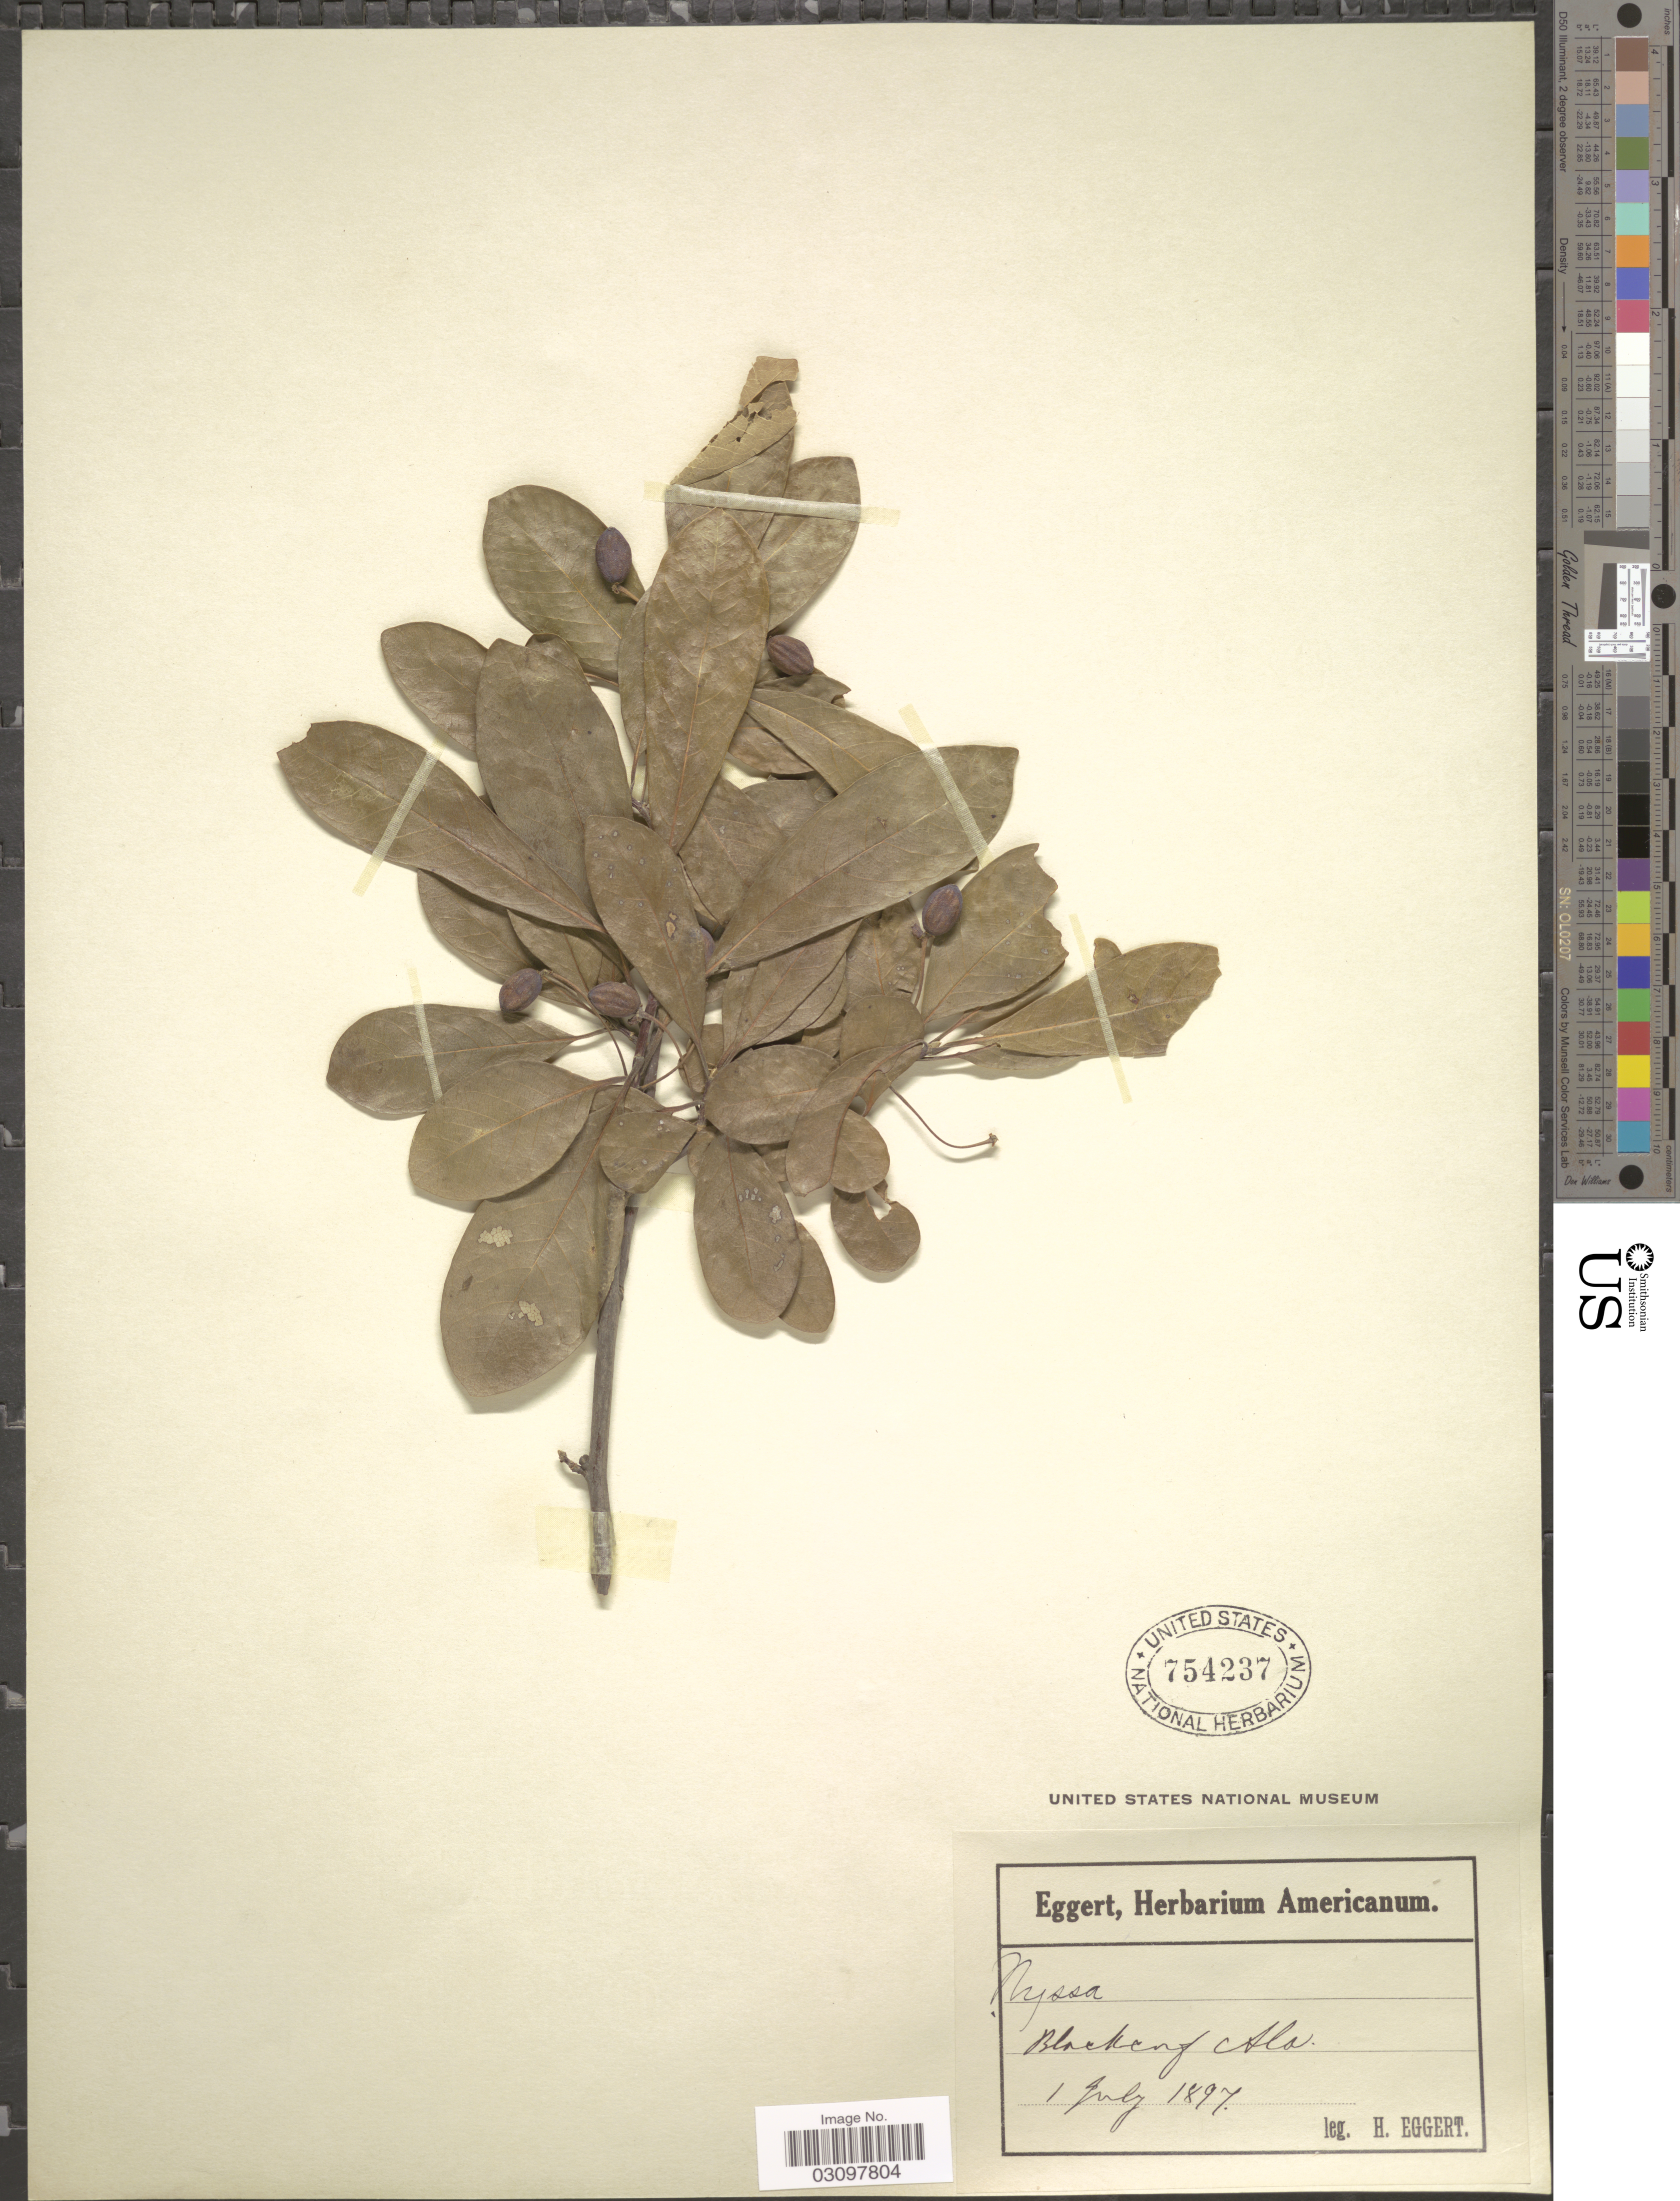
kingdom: Plantae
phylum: Tracheophyta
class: Magnoliopsida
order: Cornales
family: Nyssaceae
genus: Nyssa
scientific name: Nyssa biflora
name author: Walter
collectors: H. Eggert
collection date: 1897-07-01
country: United States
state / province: Alabama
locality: Blacking [interpreted] Ala.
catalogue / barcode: US 754237